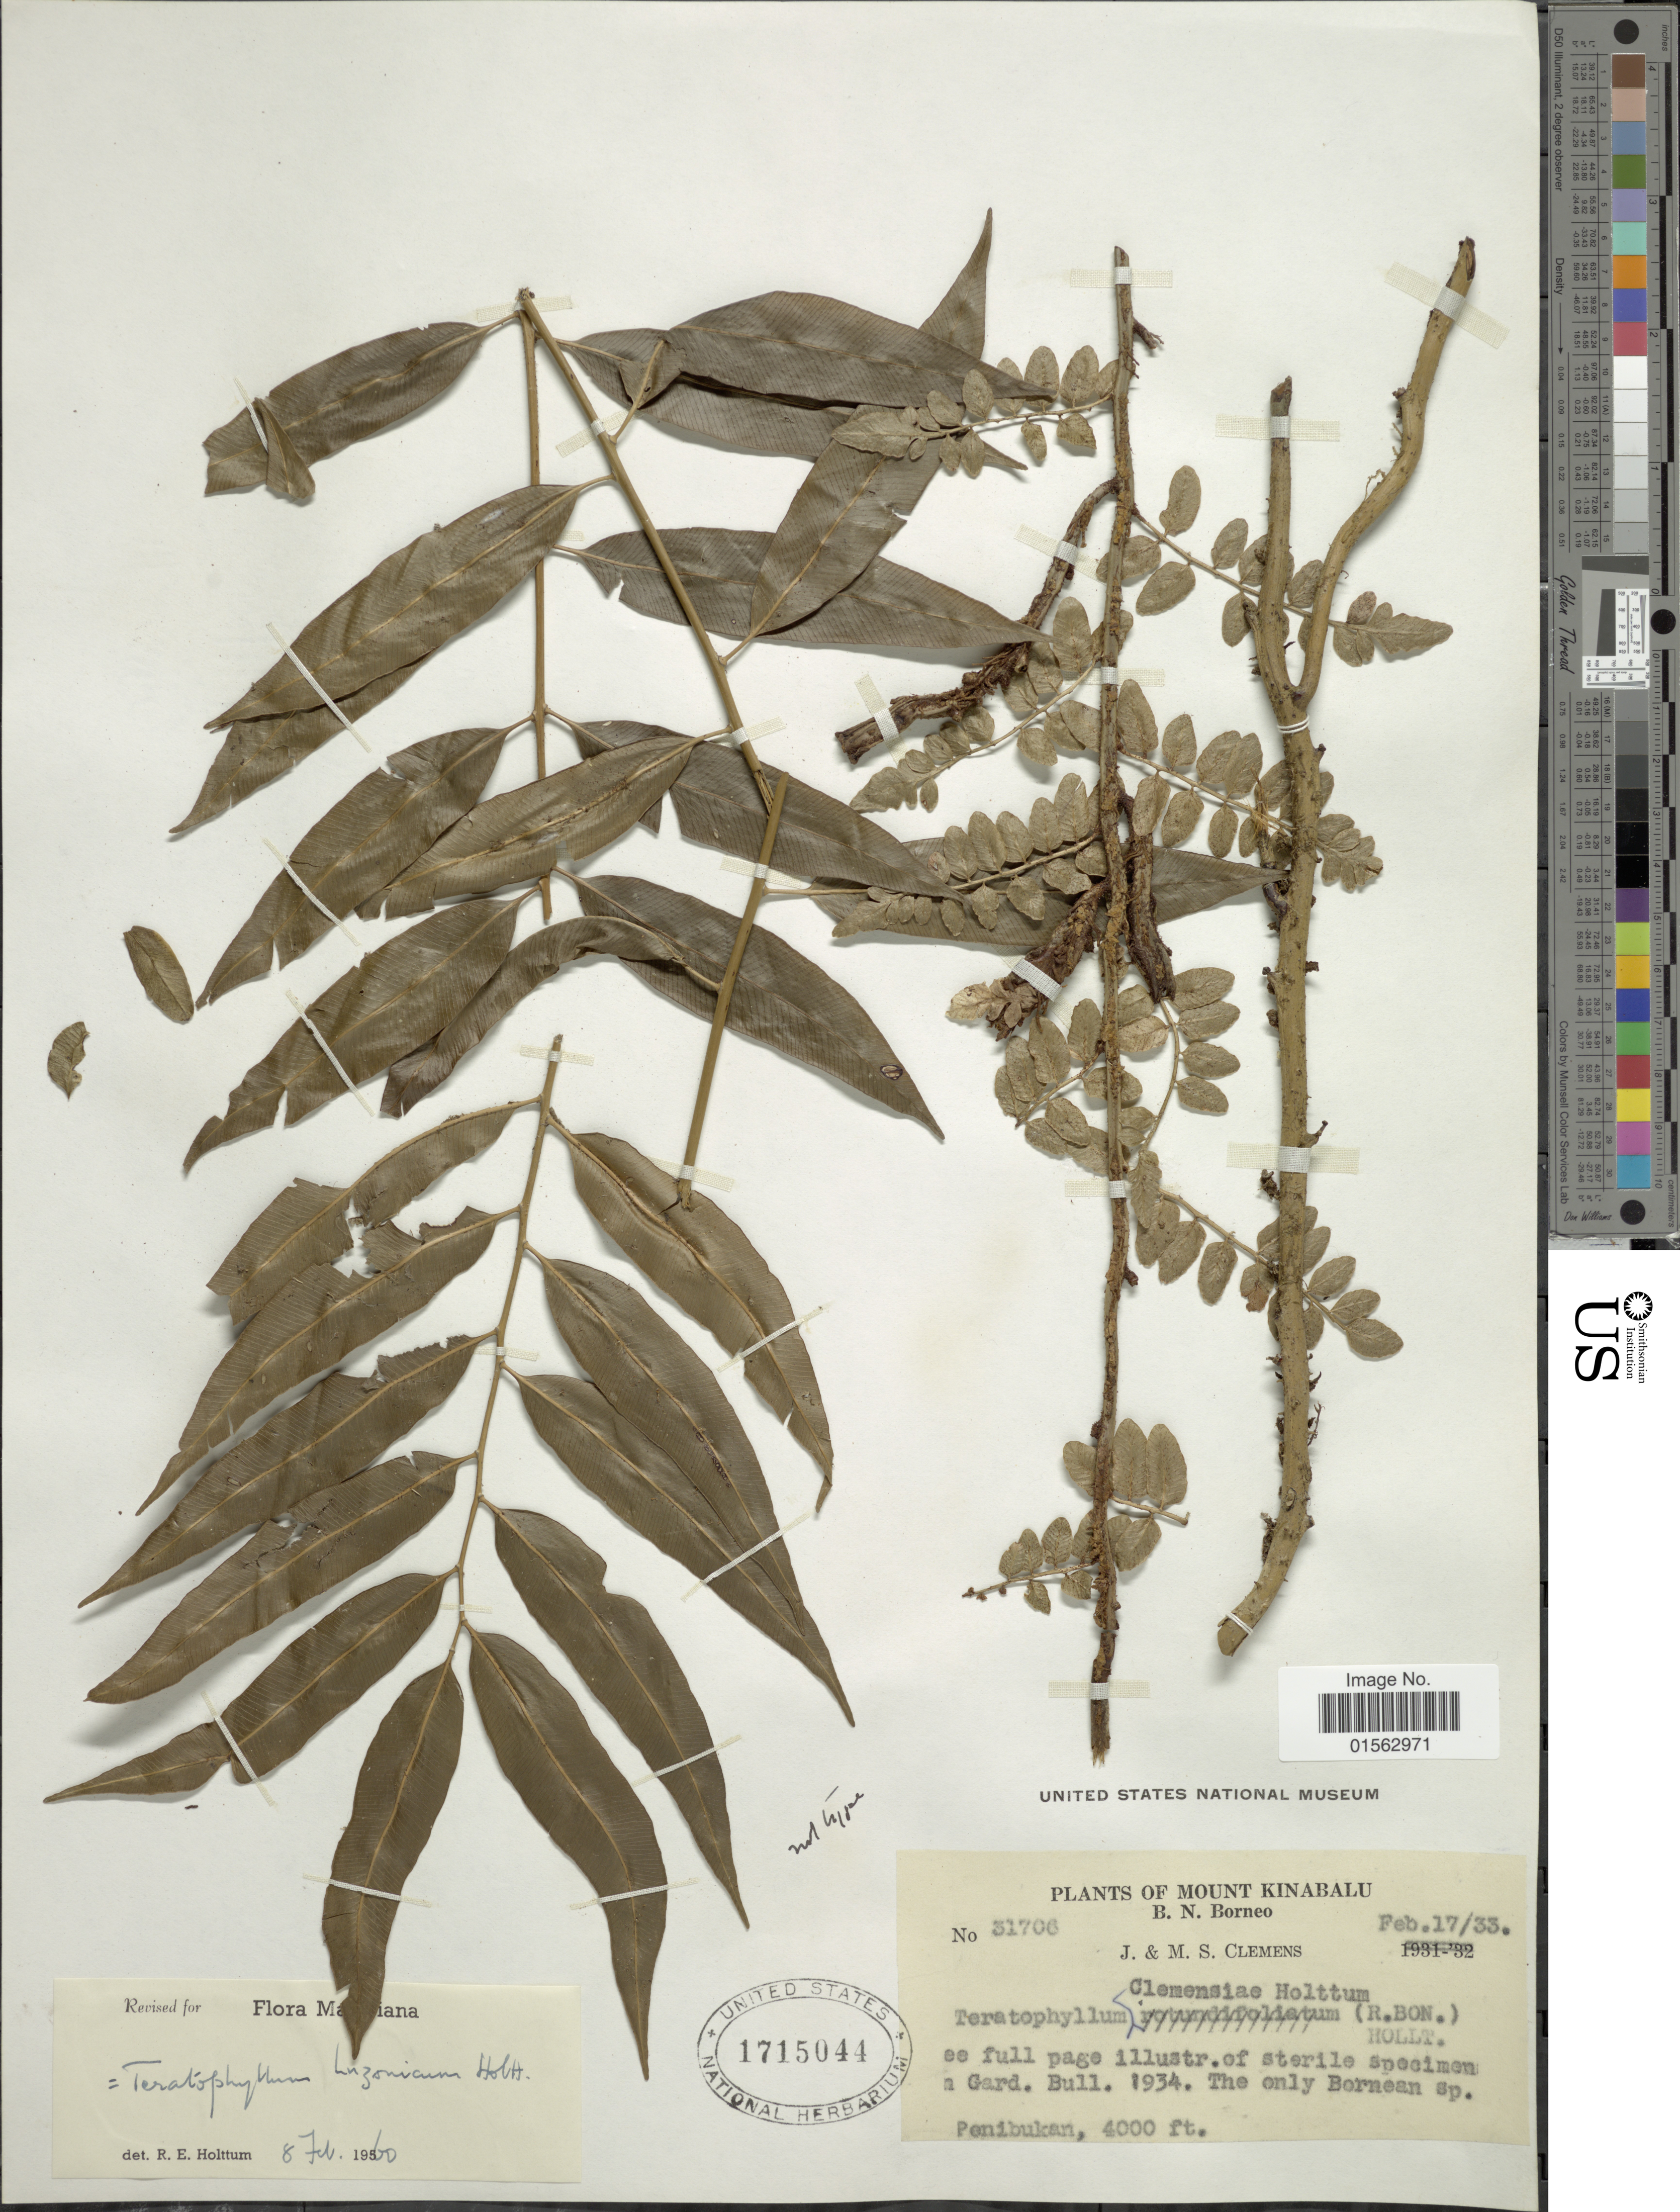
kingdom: Plantae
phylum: Tracheophyta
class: Polypodiopsida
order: Polypodiales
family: Dryopteridaceae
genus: Teratophyllum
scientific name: Teratophyllum clemensiae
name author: Holttum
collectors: J. Clemens & M. S. Clemens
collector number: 31706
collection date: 1933-02-17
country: Malaysia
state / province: Sabah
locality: Mount Kinabalu,. B. N. Borneo, Penibukan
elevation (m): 122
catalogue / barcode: US 1715044